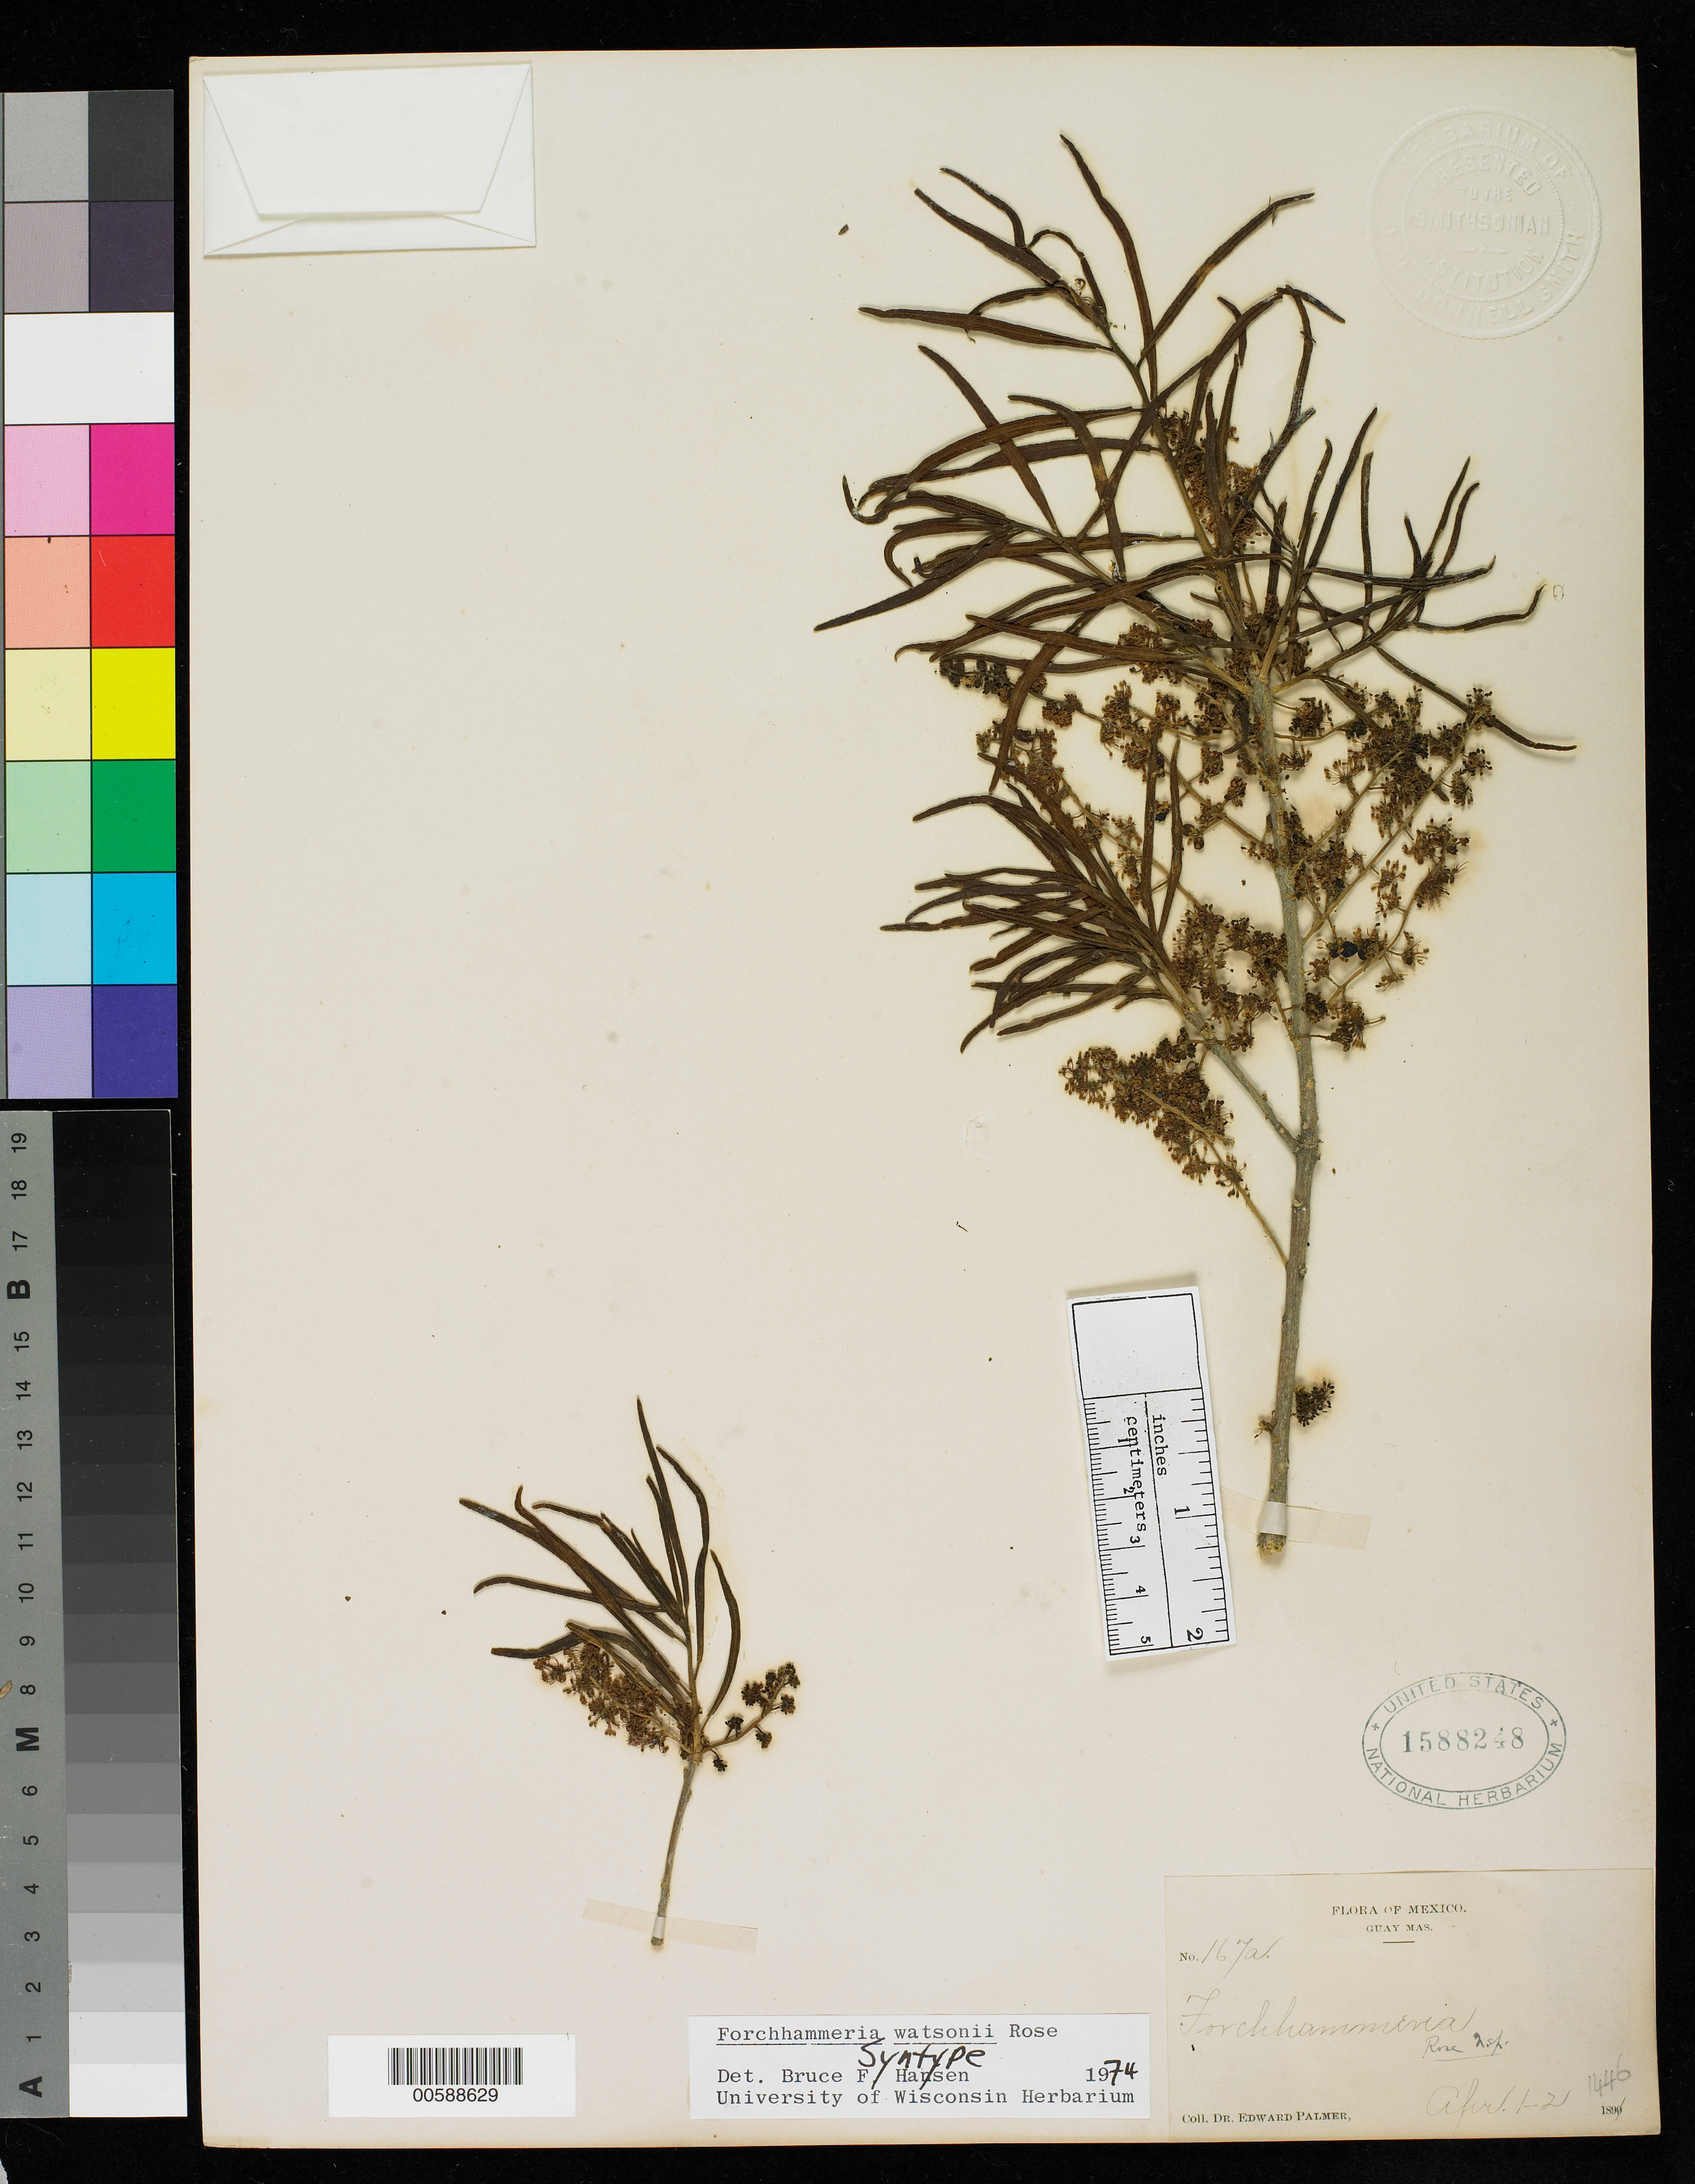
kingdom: Plantae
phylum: Tracheophyta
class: Magnoliopsida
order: Brassicales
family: Stixaceae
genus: Forchhammeria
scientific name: Forchhammeria watsonii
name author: Rose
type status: Syntype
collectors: E. Palmer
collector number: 167 a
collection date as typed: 01 Apr 1891 to 02 Apr 1891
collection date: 1891-04-01/1891-04-02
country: Mexico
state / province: Sonora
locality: Guaymas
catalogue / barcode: US 1588248